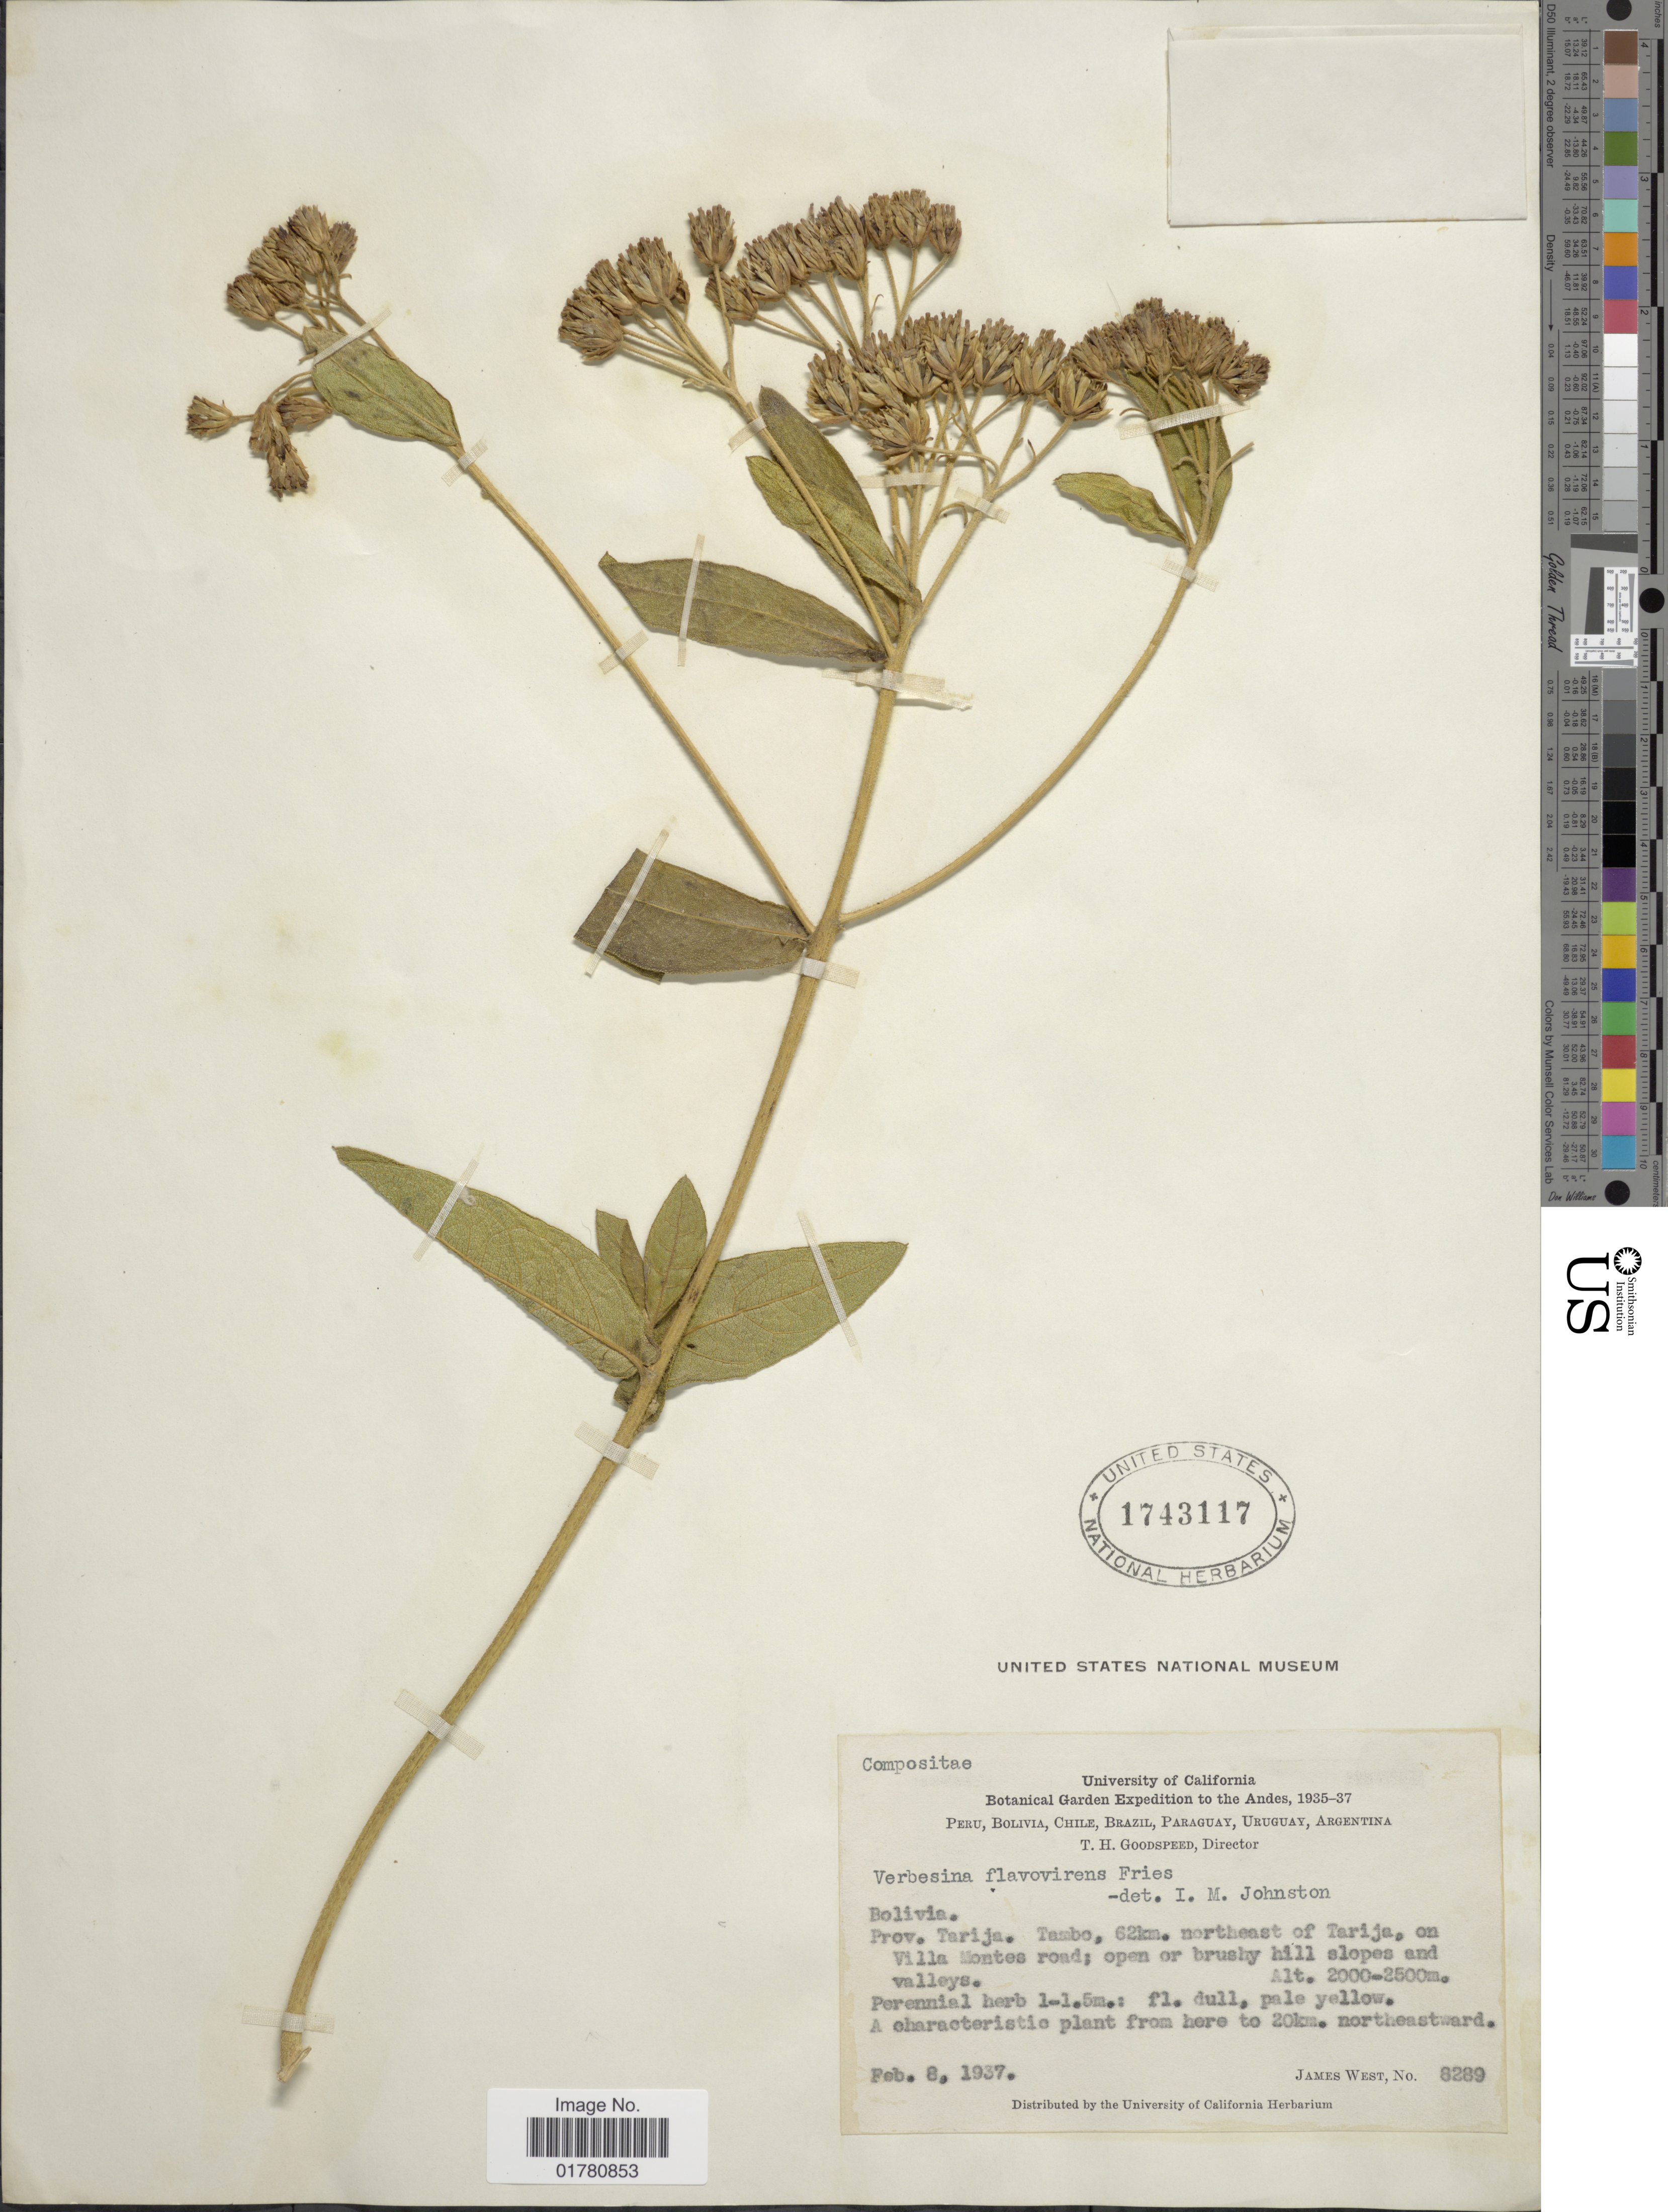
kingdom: Plantae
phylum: Tracheophyta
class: Magnoliopsida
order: Asterales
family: Asteraceae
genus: Verbesina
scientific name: Verbesina flavovirens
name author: R.E. Fr.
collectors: J. West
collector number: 8289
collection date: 1937-02-08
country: Bolivia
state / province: Tarija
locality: Tambo, 62km northeast of Tarija, on Villa Montes road; open or burshy hill slopes and valleys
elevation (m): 2000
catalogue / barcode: US 1743117